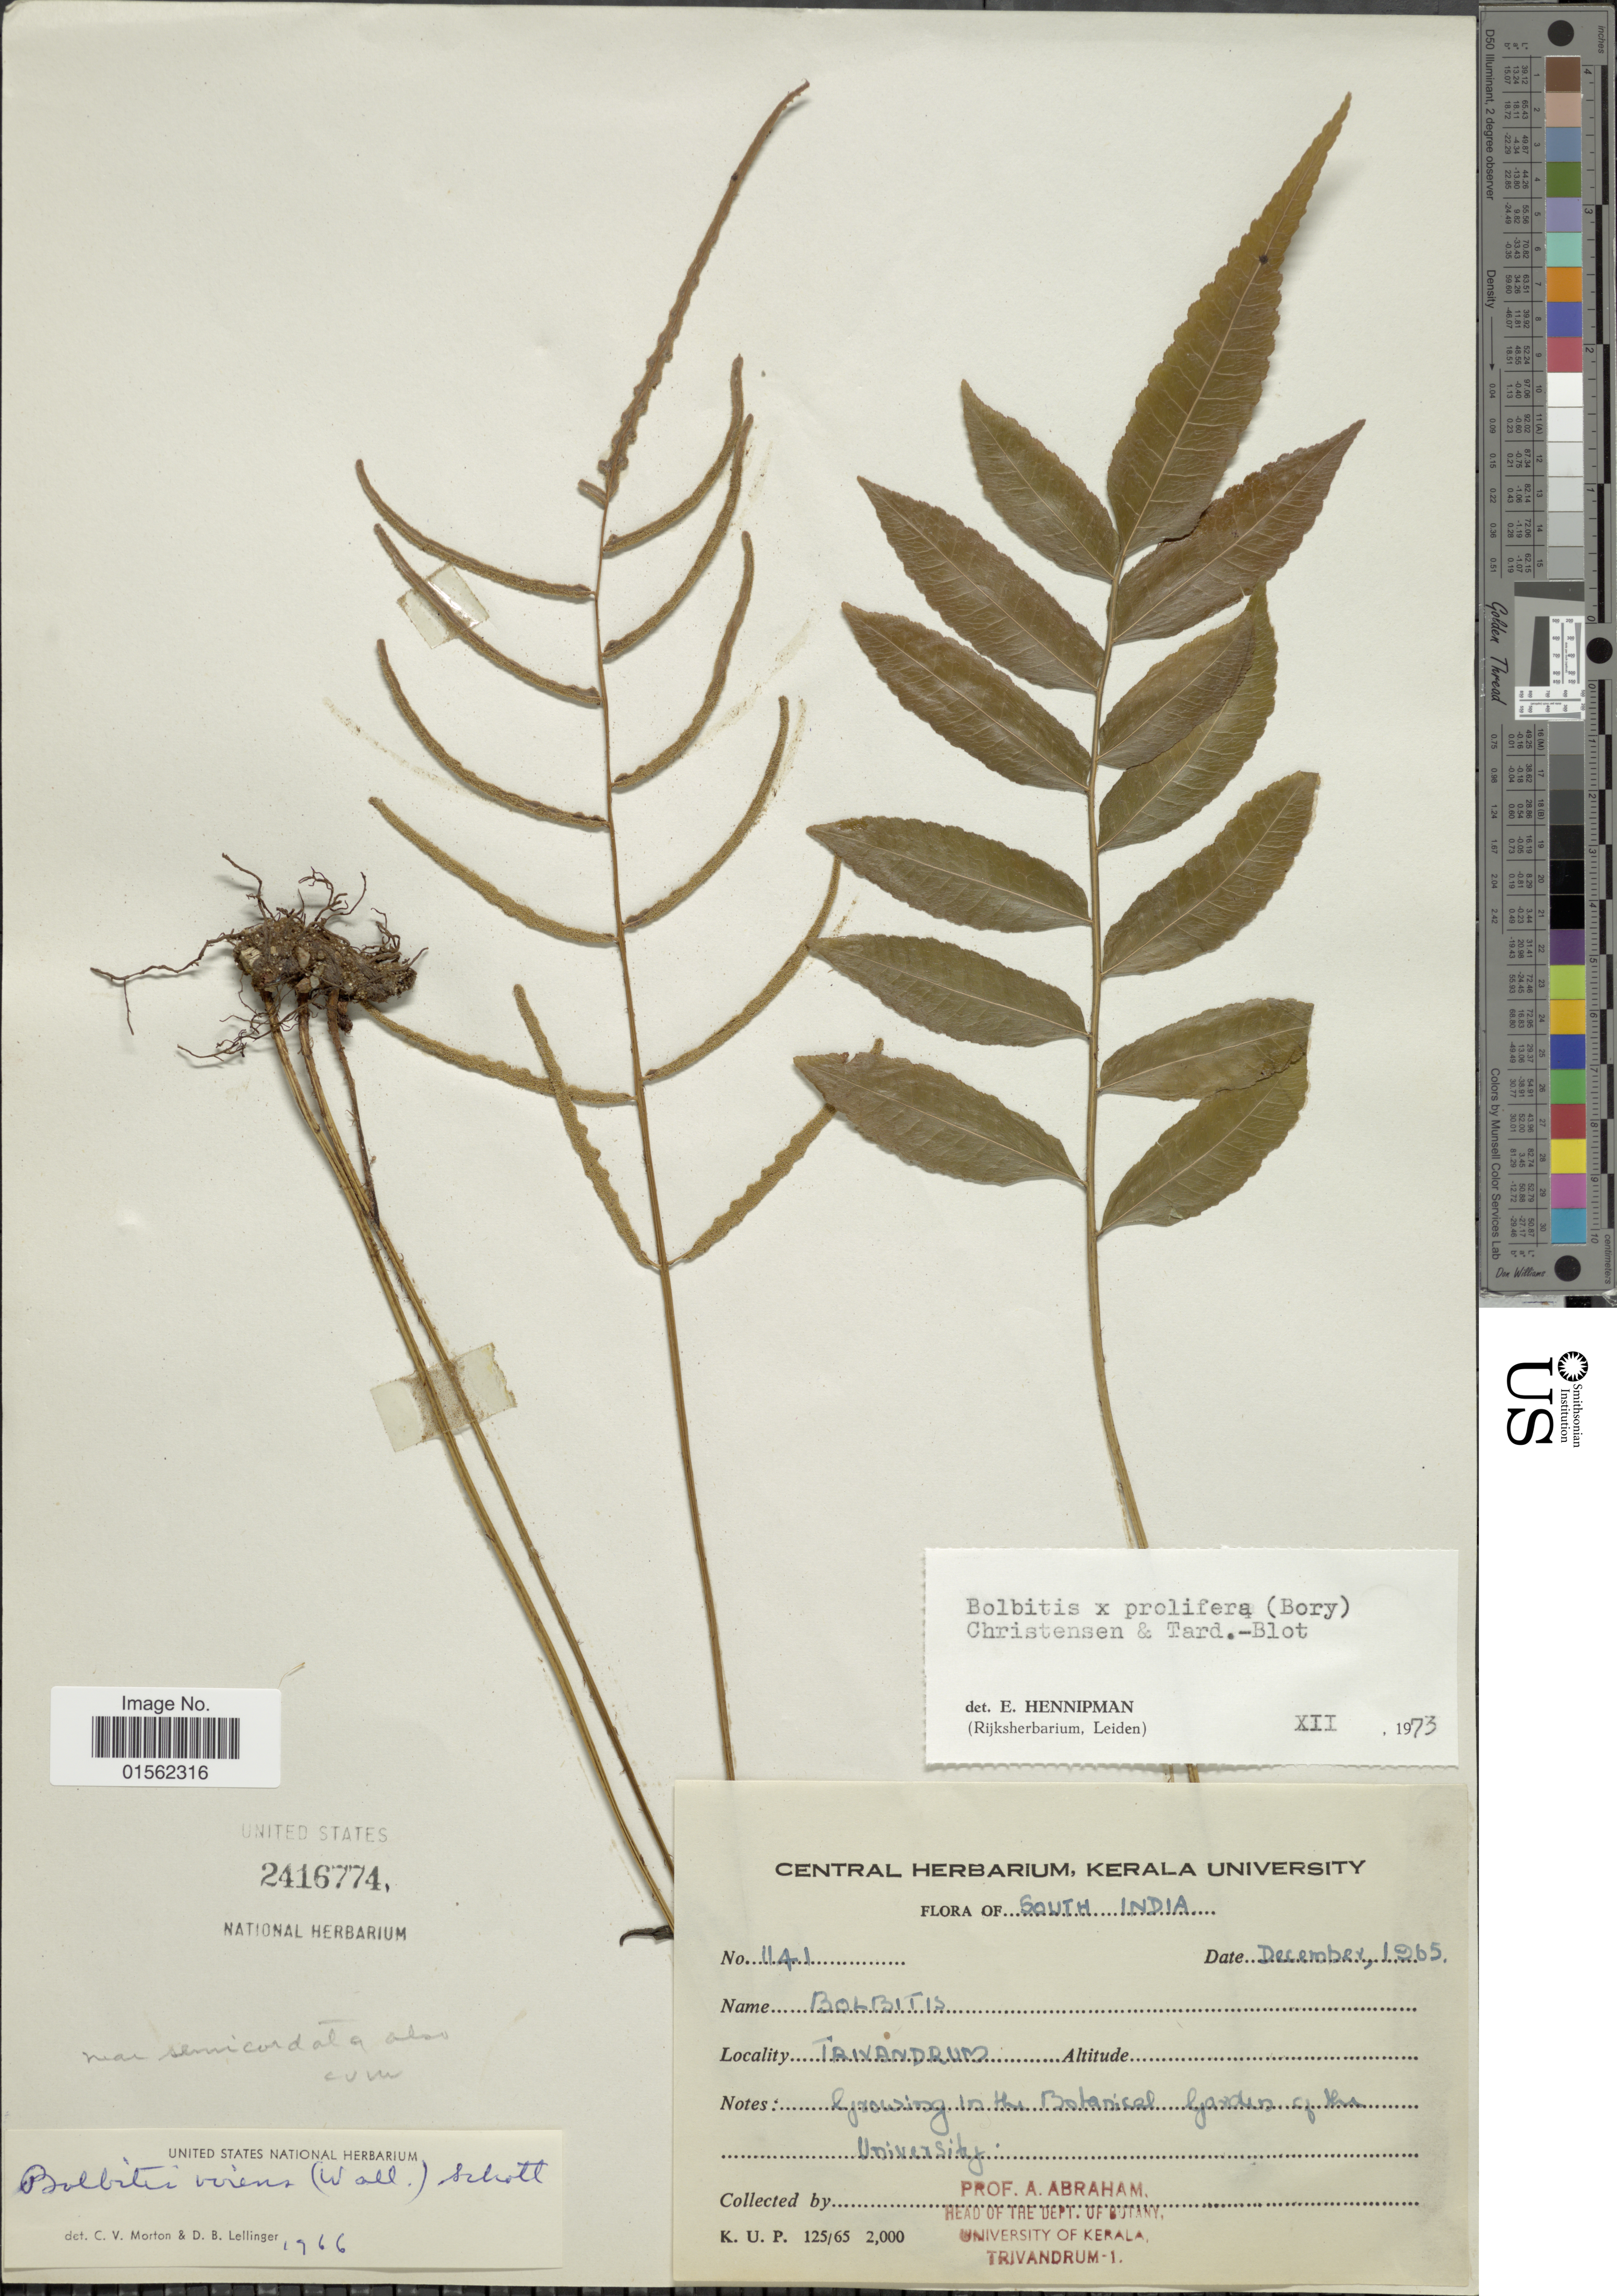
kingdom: Plantae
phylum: Tracheophyta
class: Polypodiopsida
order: Polypodiales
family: Dryopteridaceae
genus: Bolbitis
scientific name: Bolbitis prolifera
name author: (Bory) C. Chr. & Tardieu ex Tardieu & C. Chr.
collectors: A. Abraham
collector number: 1141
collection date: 1965-12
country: India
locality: South India, Trivandrum, growing in the Botanical Garden of the University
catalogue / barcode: US 2416774